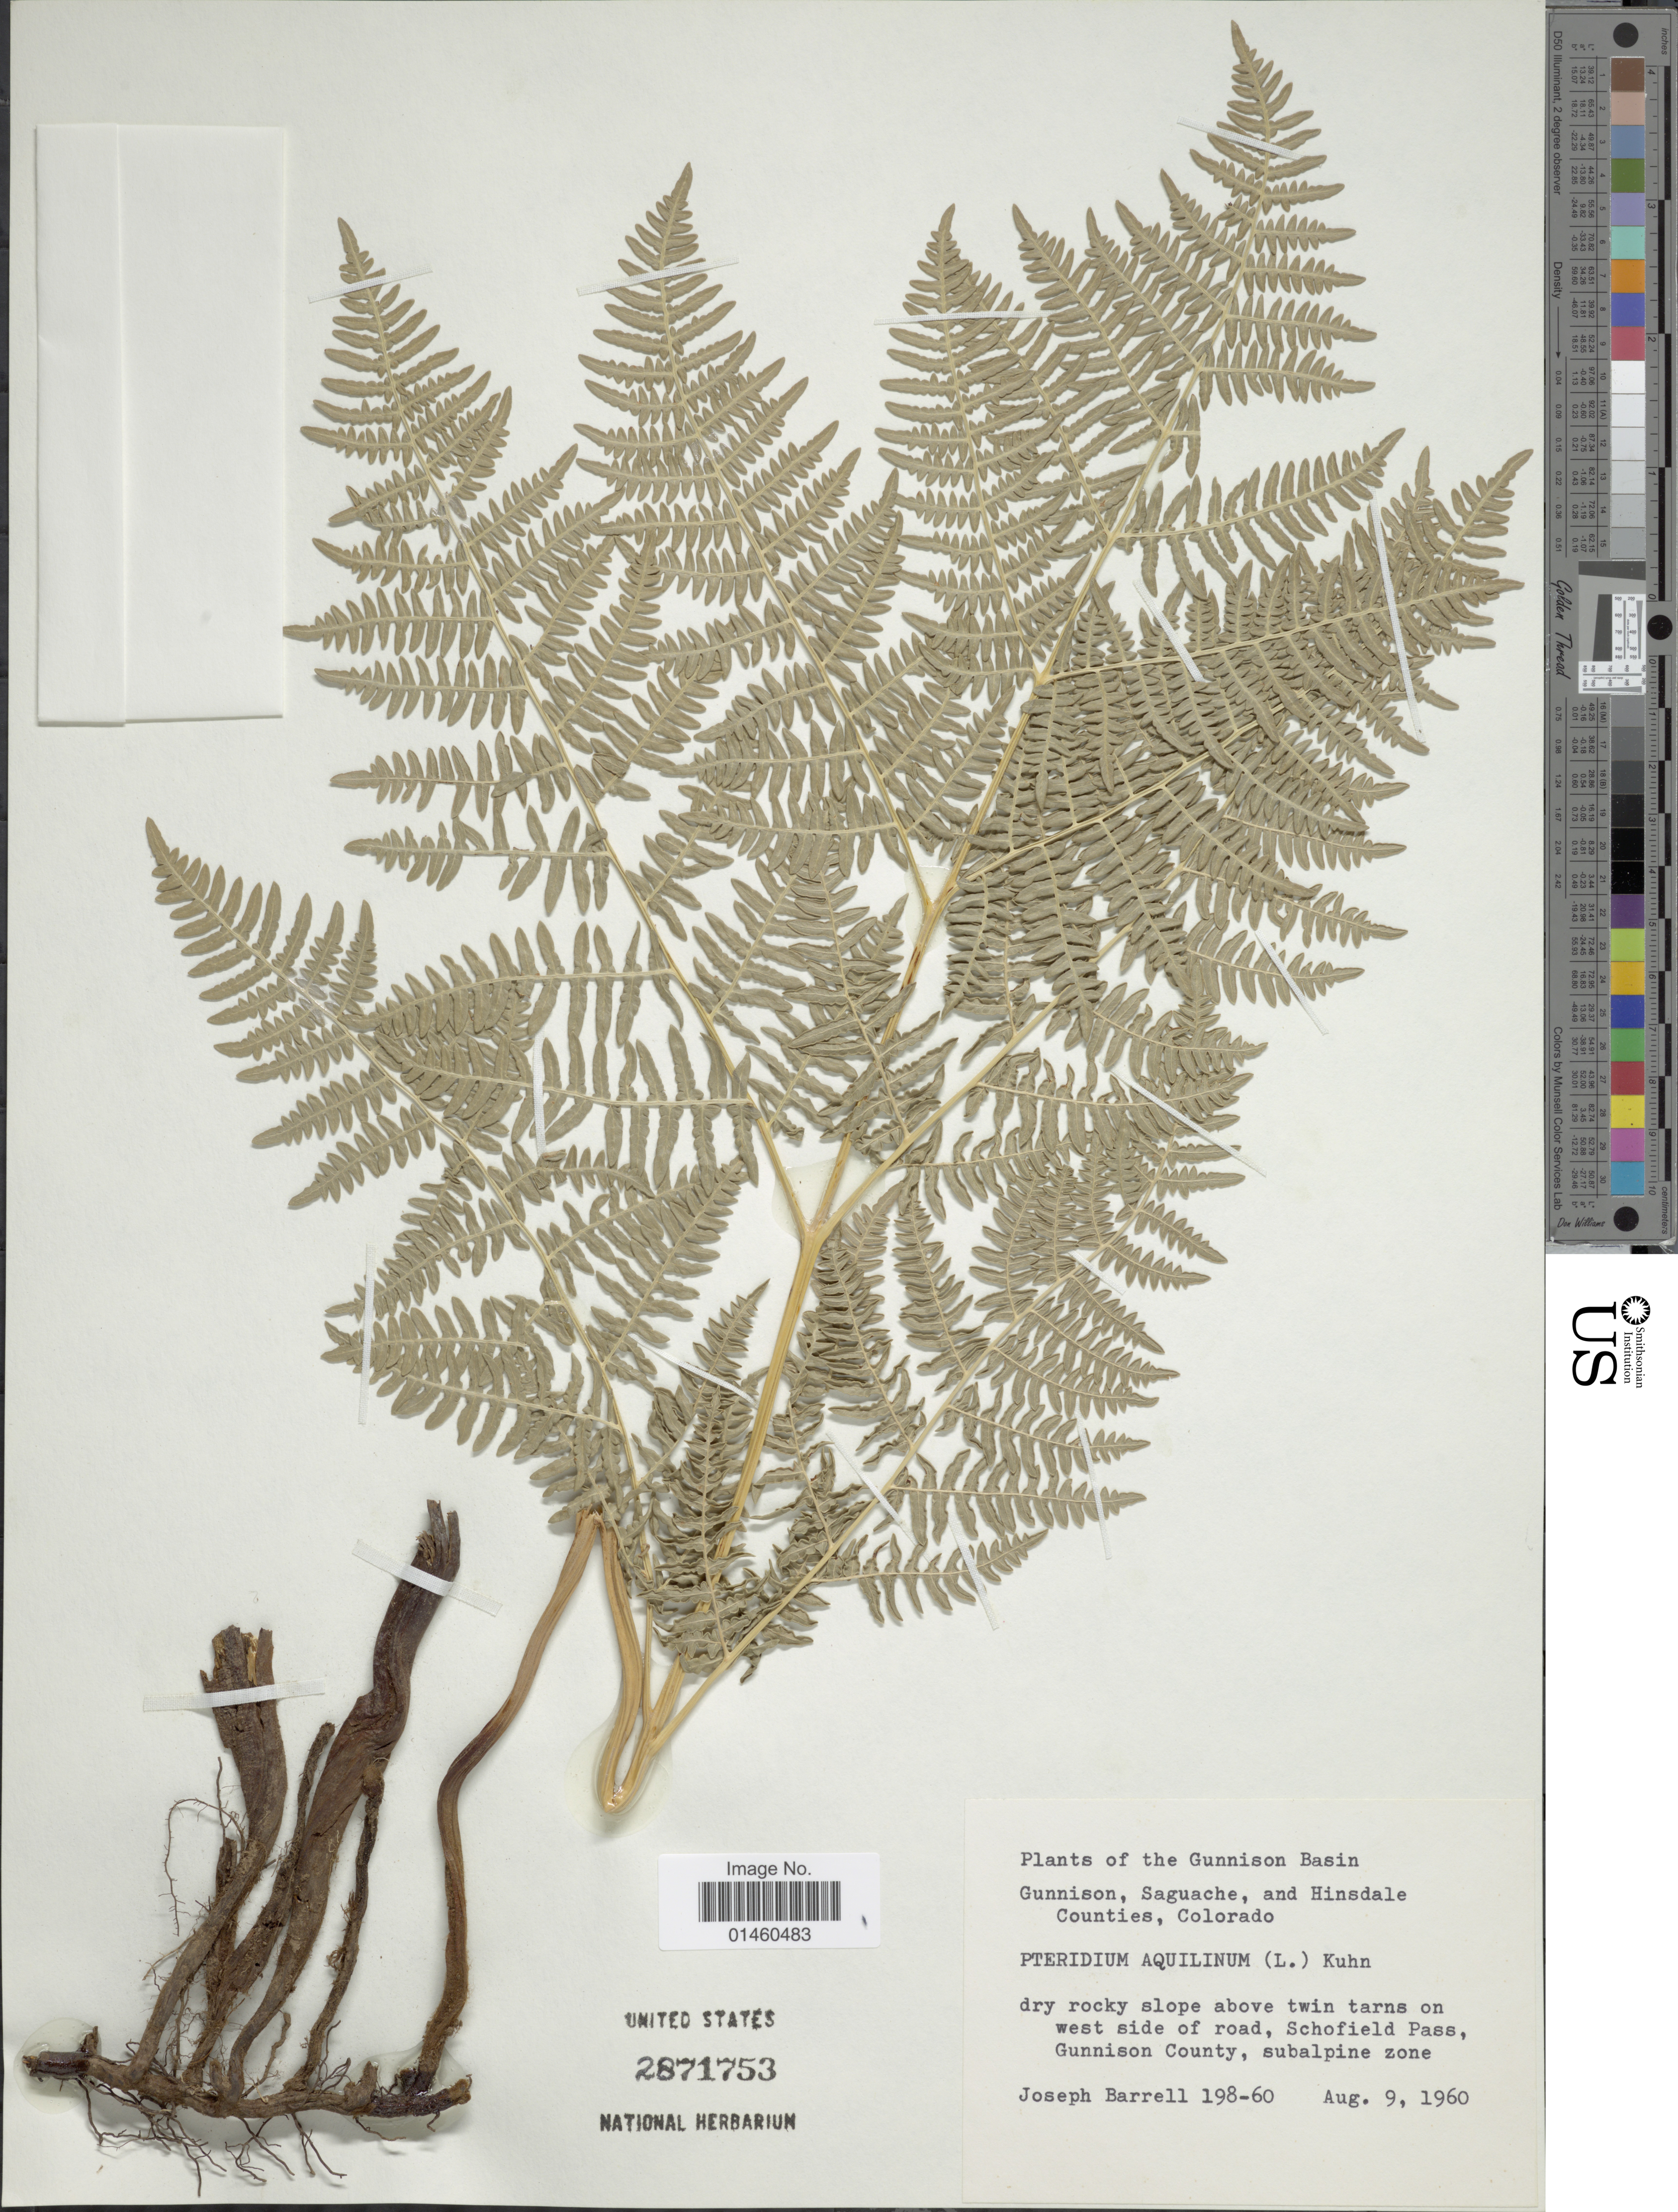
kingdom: Plantae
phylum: Tracheophyta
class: Polypodiopsida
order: Polypodiales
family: Dennstaedtiaceae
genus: Pteridium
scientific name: Pteridium pubescens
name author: (Underw.) Christenh.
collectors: J. Barrell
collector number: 198-60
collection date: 1960-08-09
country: United States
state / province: Colorado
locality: Gunnison Basin, Gunnison, Saguache, ad Hinsdale Counties. dry rocky slope above twin tarns on west side of road, Schofield Pass, Gunnsion County, subalpine zone.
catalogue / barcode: US 2871753